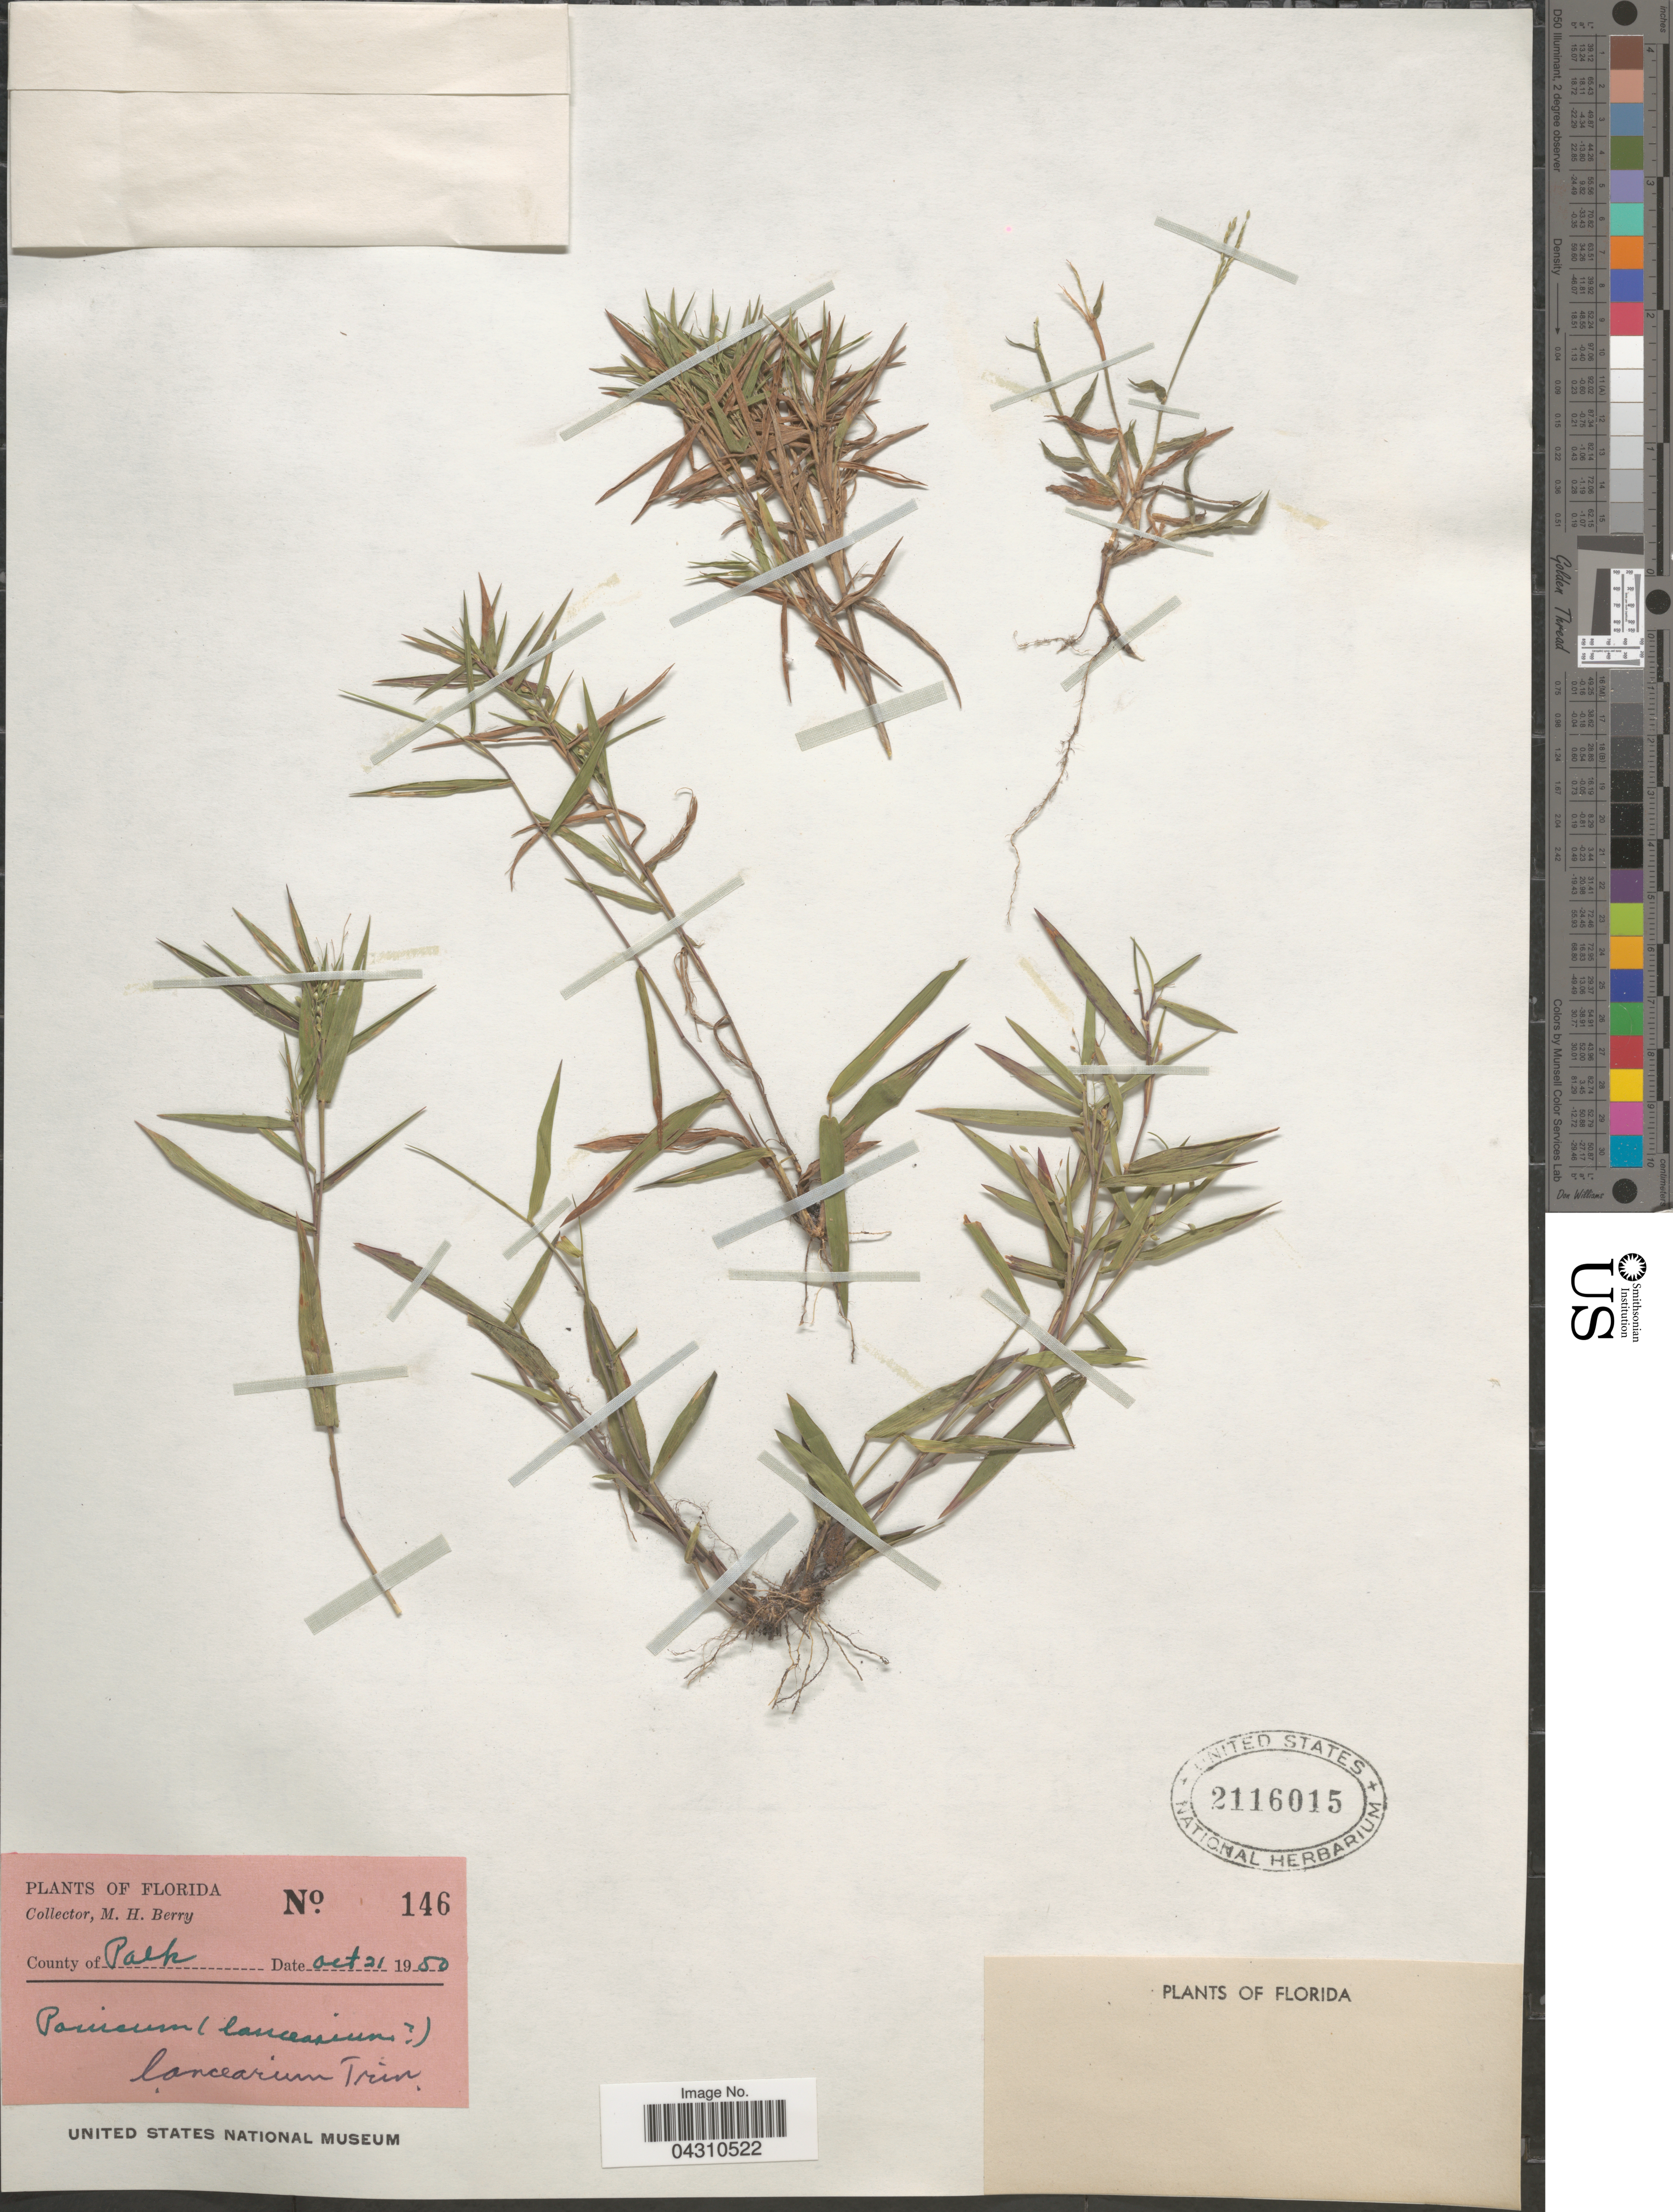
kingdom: Plantae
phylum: Tracheophyta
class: Liliopsida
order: Poales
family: Poaceae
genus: Dichanthelium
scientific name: Dichanthelium portoricense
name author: (Desv. ex Ham.) B.F. Hansen & Wunderlin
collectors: M. Berry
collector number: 146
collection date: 1950-10-21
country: United States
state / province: Florida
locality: County of Polk.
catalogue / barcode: US 2116015